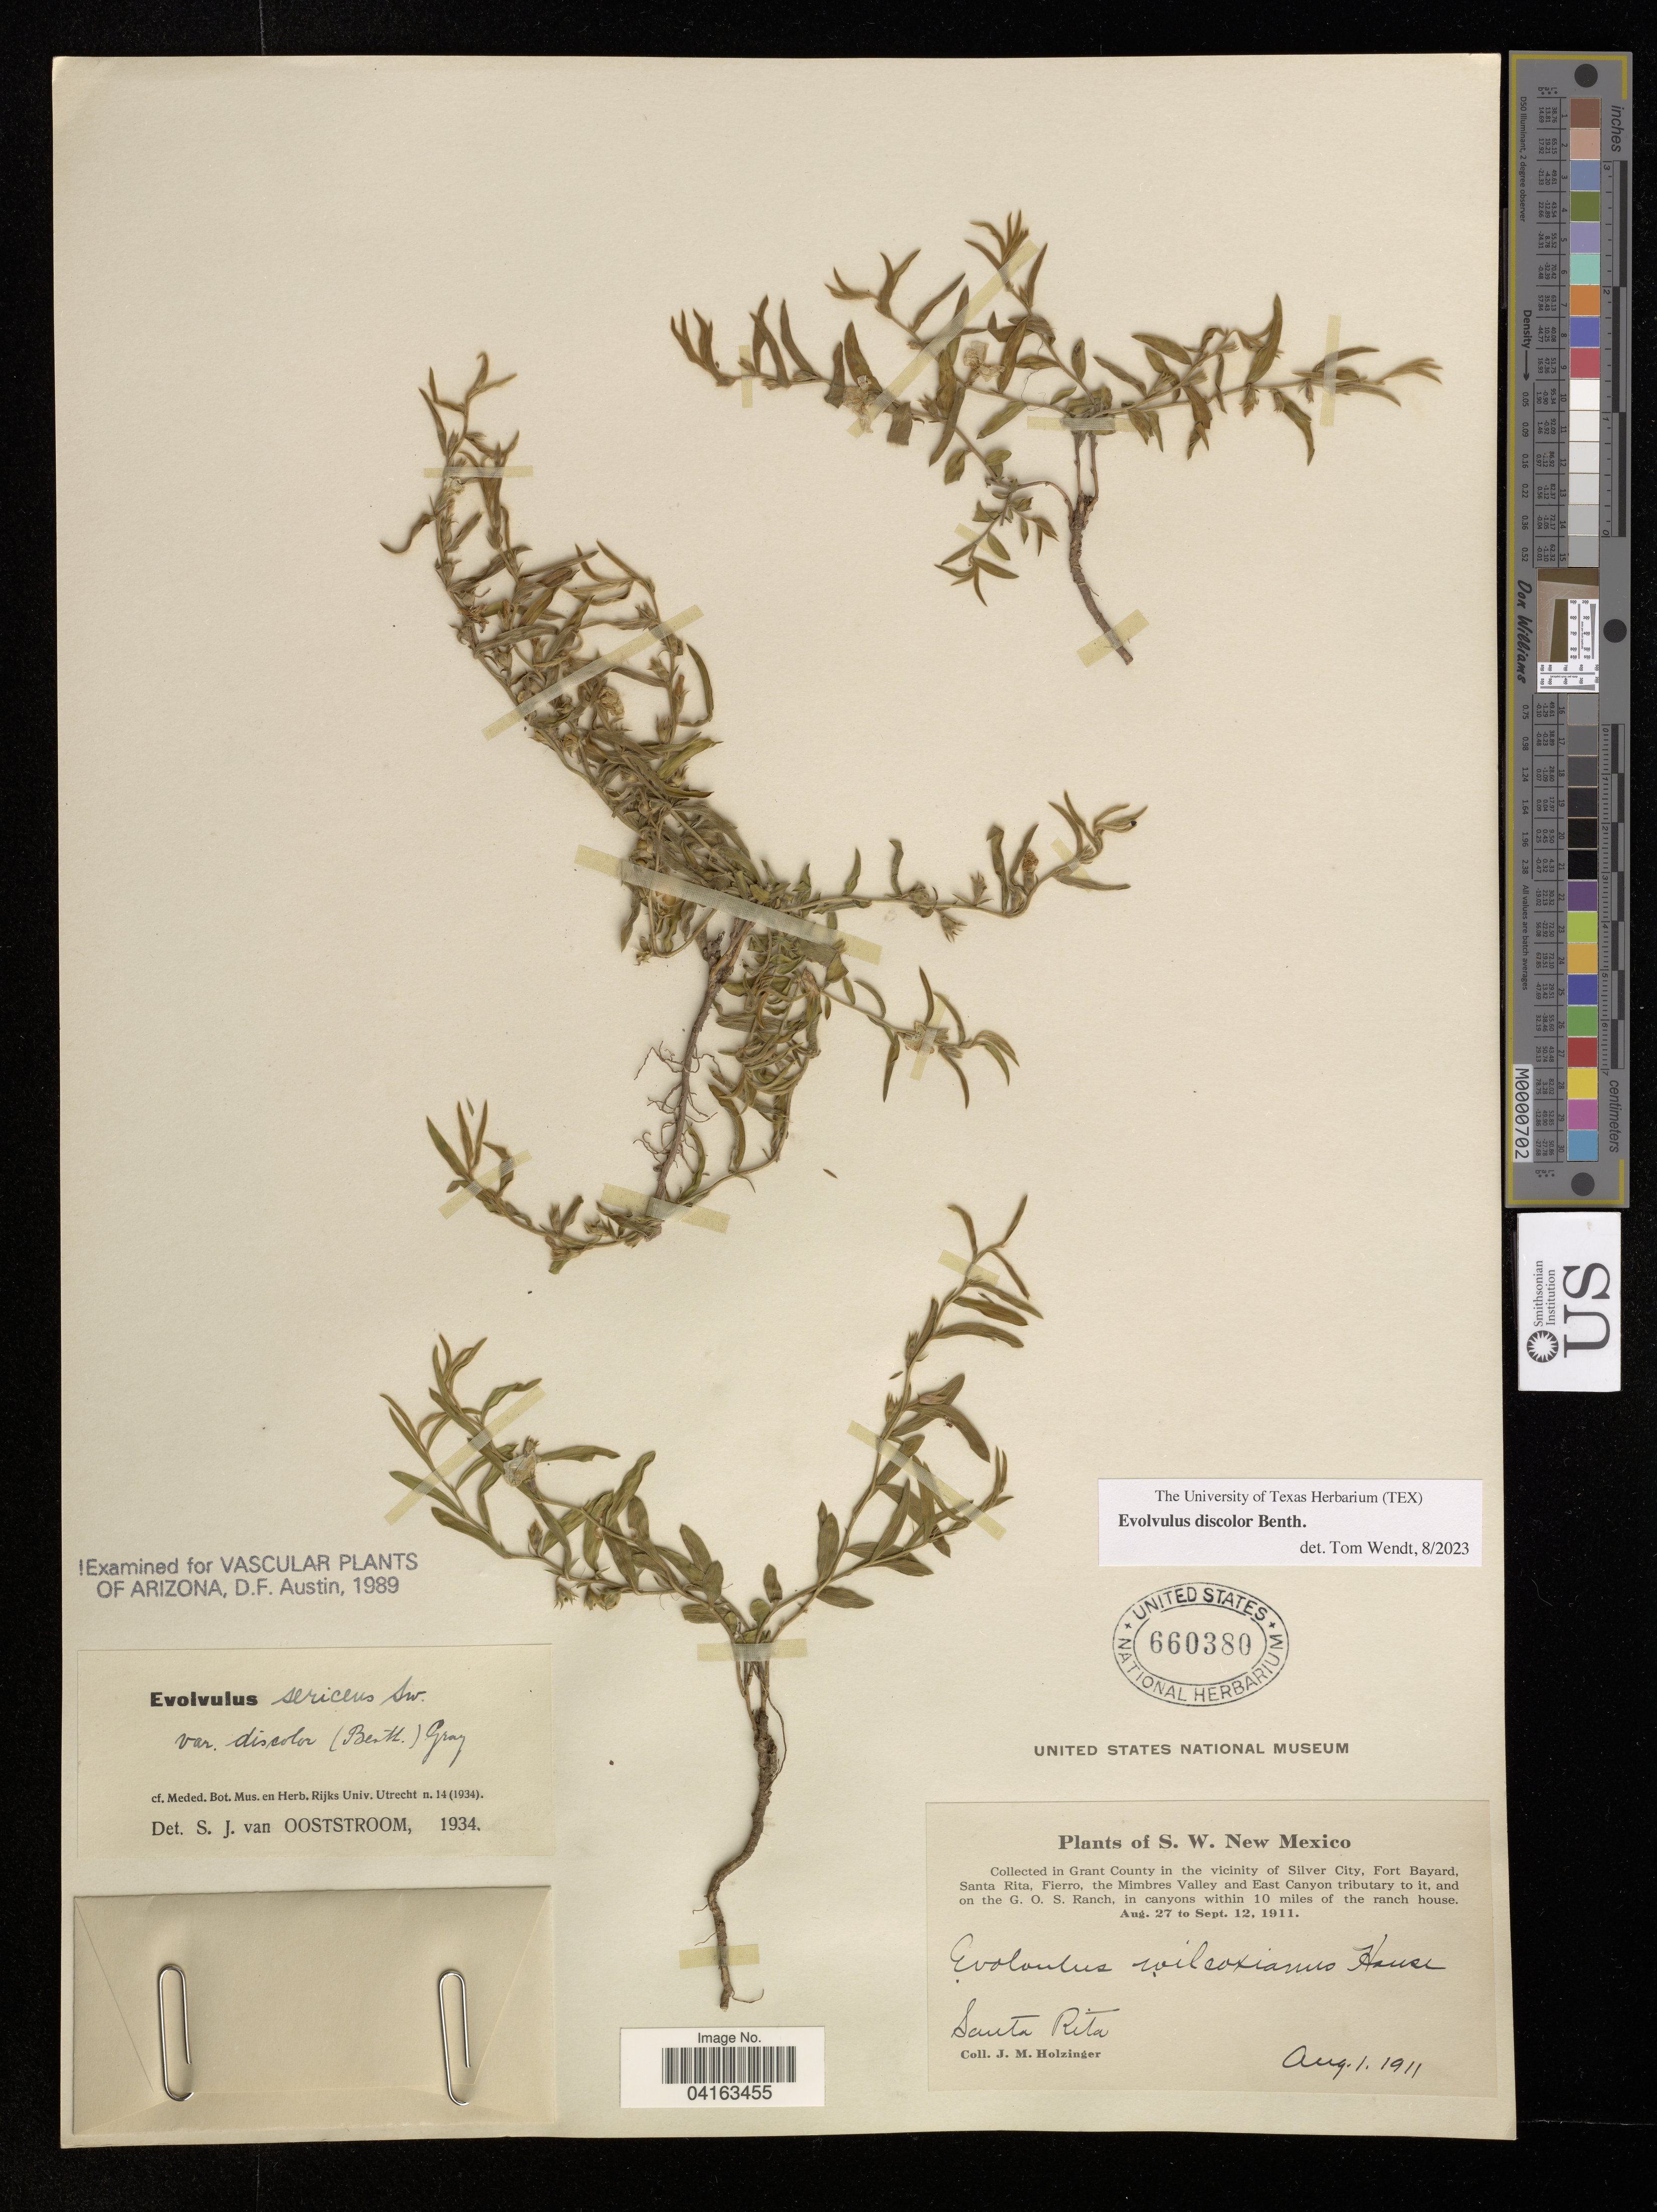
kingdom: Plantae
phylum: Tracheophyta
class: Magnoliopsida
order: Solanales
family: Convolvulaceae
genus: Evolvulus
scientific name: Evolvulus discolor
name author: Benth.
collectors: J. M. Holzinger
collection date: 1911-08-01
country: United States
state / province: New Mexico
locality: S. W. New Mexico. Collected in Grant County in the vicinity of Silver City, Fort Bayard, Santa Rita, Fierro, the Mimbres Valley and East Canyon tributary to it, and on the G. O. S. Ranch, in canyons within 10 miles of the ranch house.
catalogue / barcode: US 660380